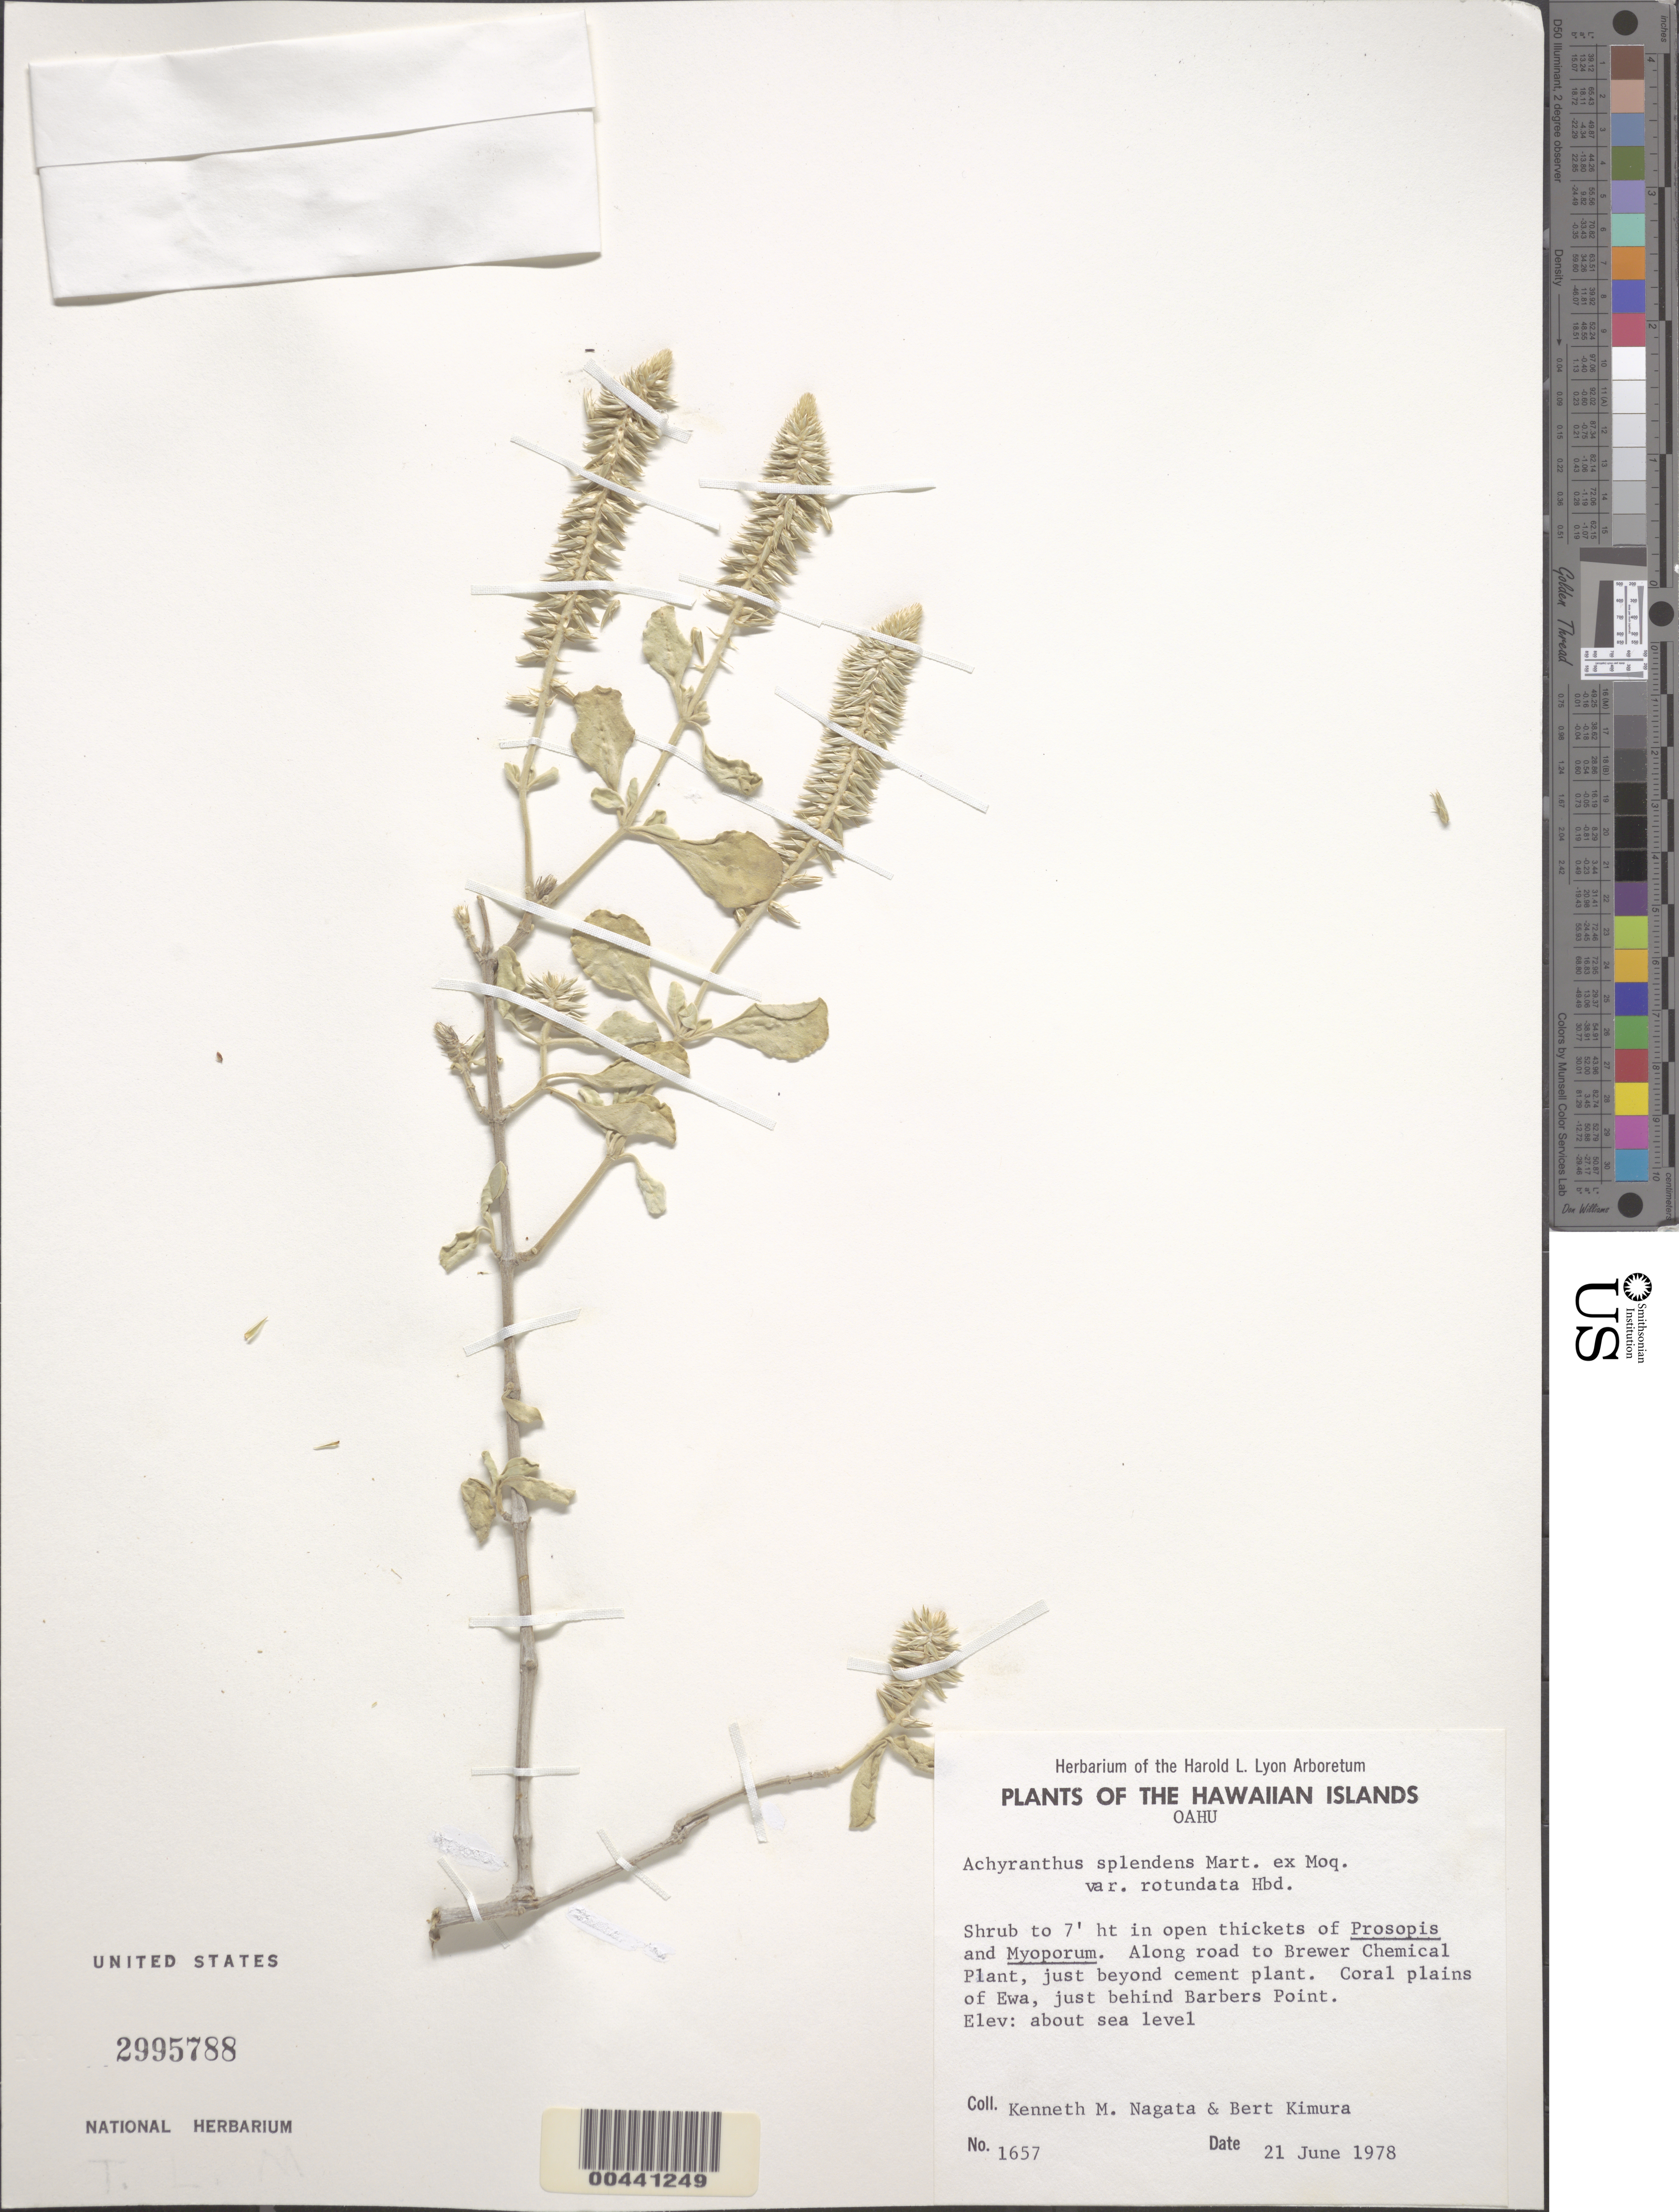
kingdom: Plantae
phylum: Tracheophyta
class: Magnoliopsida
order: Caryophyllales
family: Amaranthaceae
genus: Achyranthes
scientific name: Achyranthes splendens var. rotundata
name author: Hillebr.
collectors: K. Nagata & B. Kimura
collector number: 1657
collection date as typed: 21 Jun 1978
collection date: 1978-06-21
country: United States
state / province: Hawaii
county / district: Honolulu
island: Oahu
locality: Along road to Brewer Chemical Plant, coral plains of Ewa, just behind Barbers Point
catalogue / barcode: US 2995788